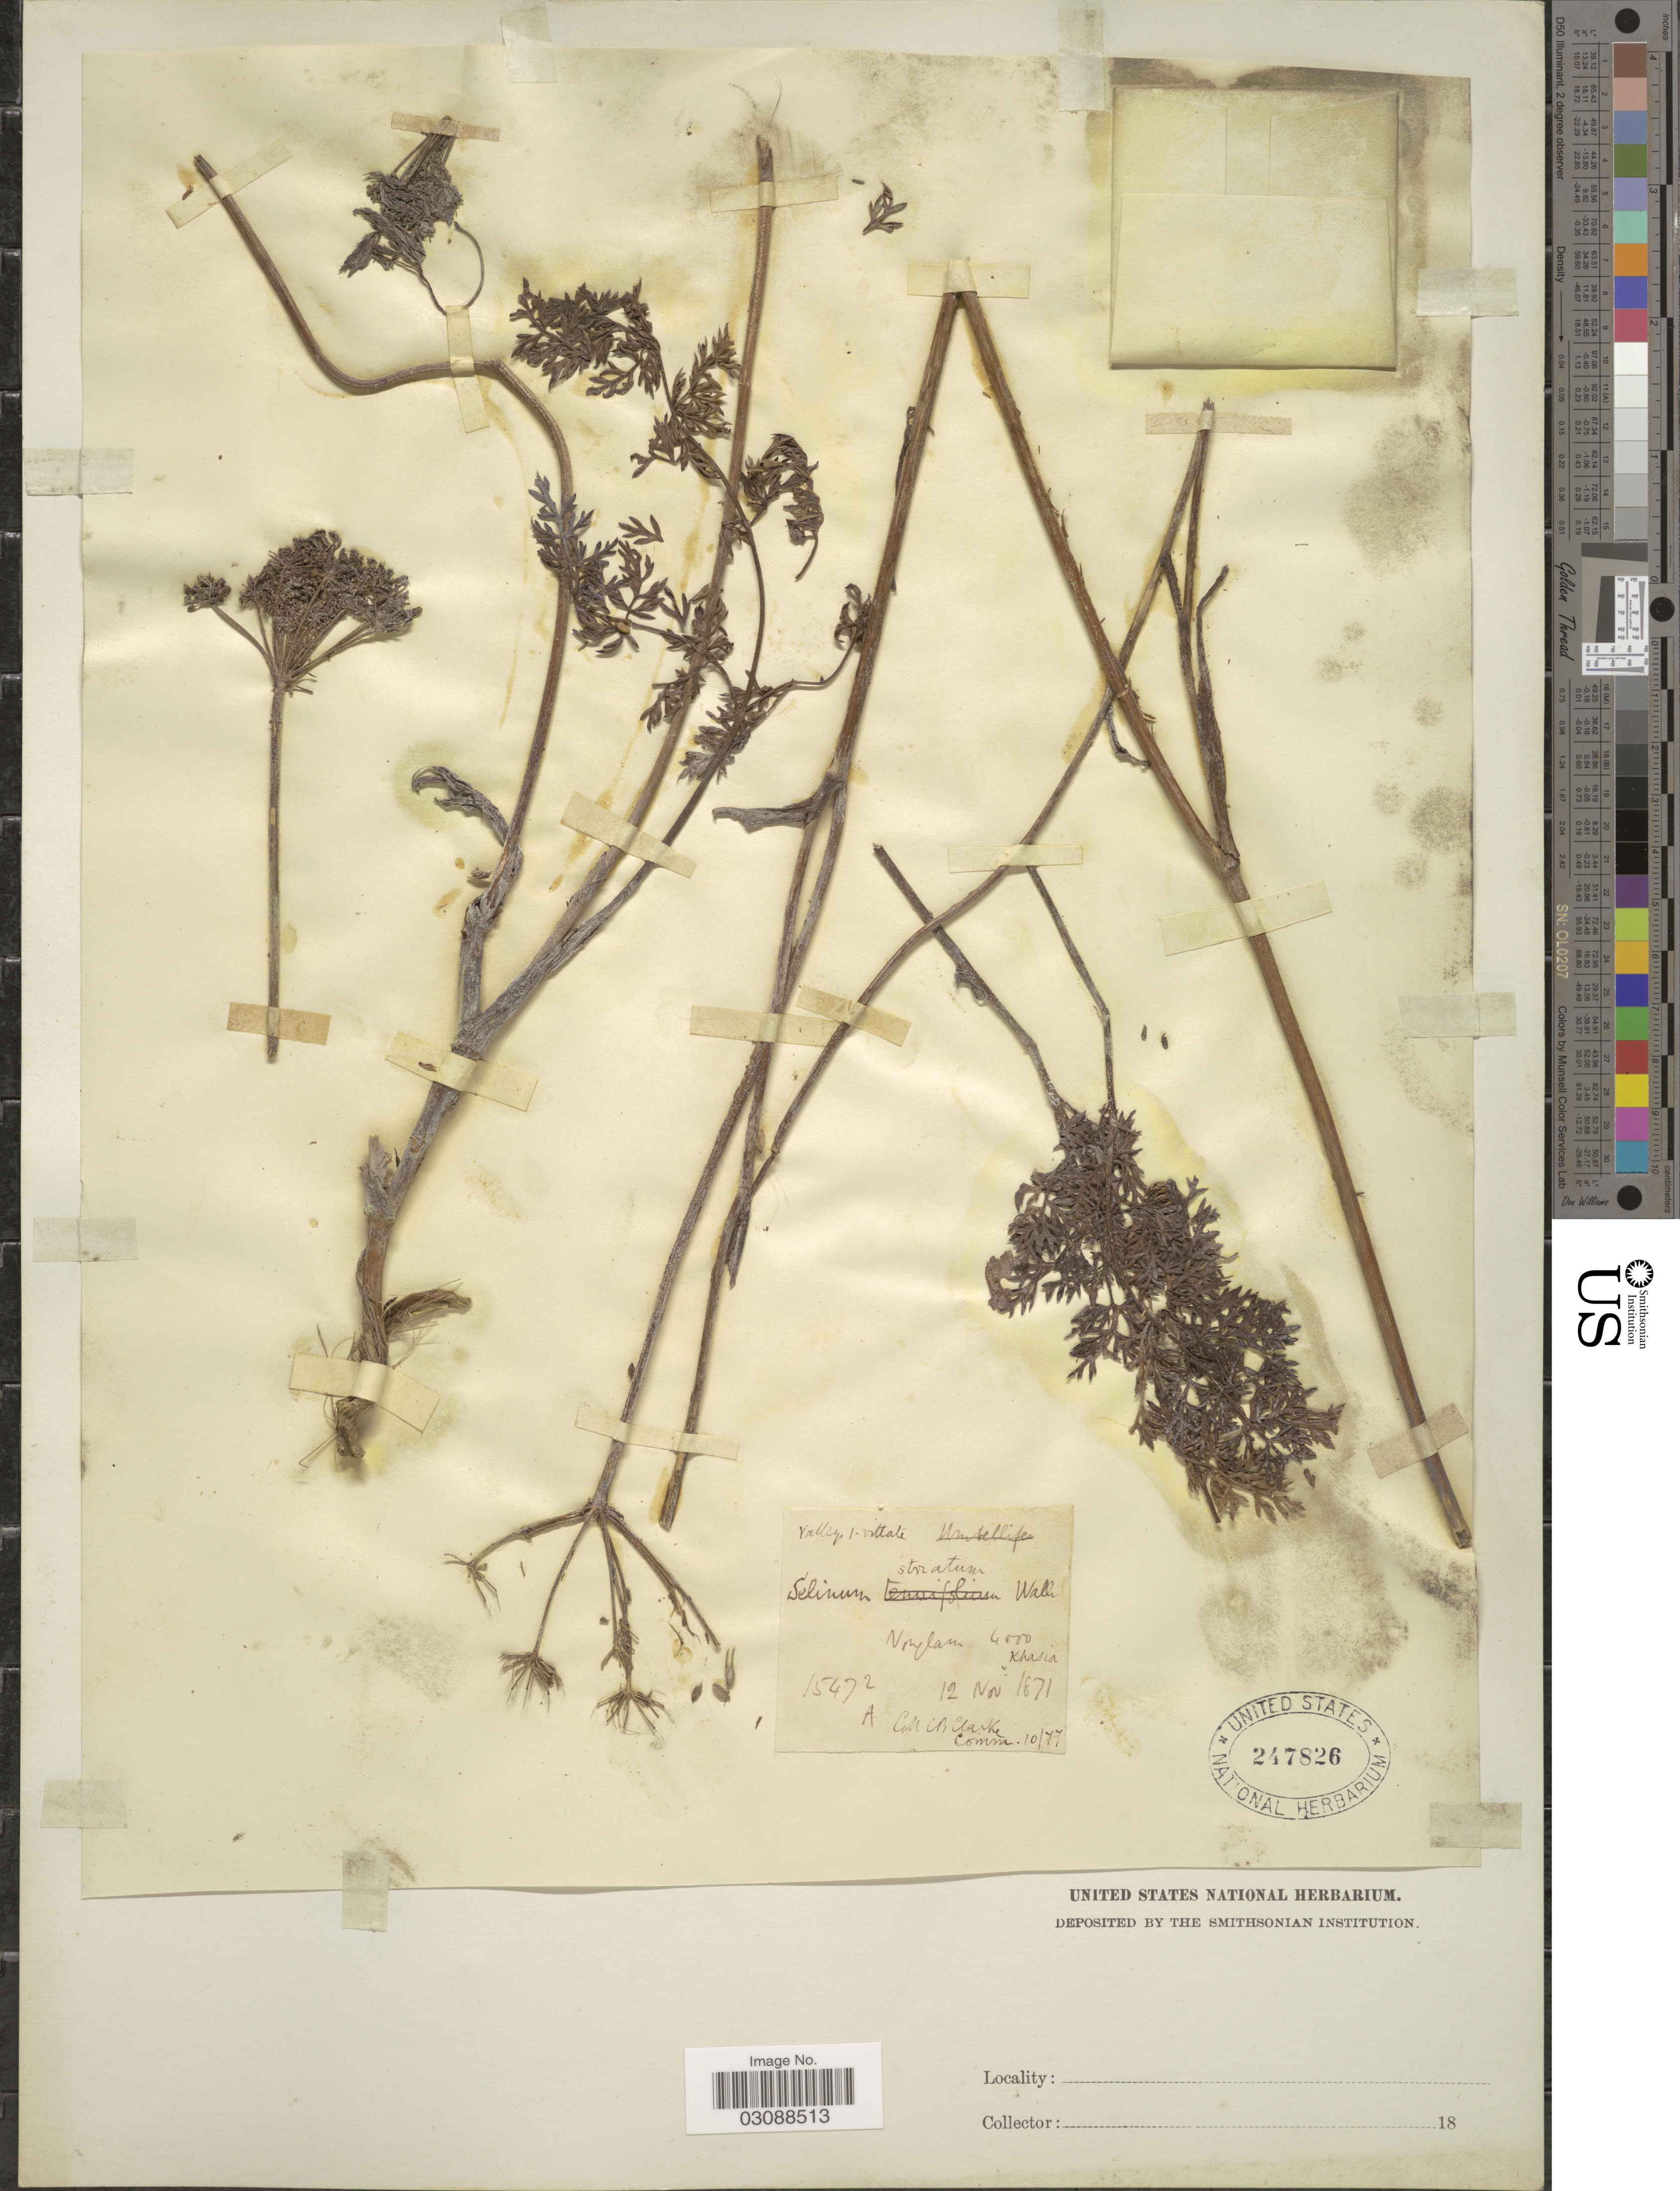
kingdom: Plantae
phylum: Tracheophyta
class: Magnoliopsida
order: Apiales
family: Apiaceae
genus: Oreocome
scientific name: Oreocome striata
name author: (DC.) Pimenov & Kljuykov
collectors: C. B. Clarke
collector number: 15472A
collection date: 1871-11-12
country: India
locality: Nonglam [interpreted], Khasia.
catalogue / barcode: US 247826